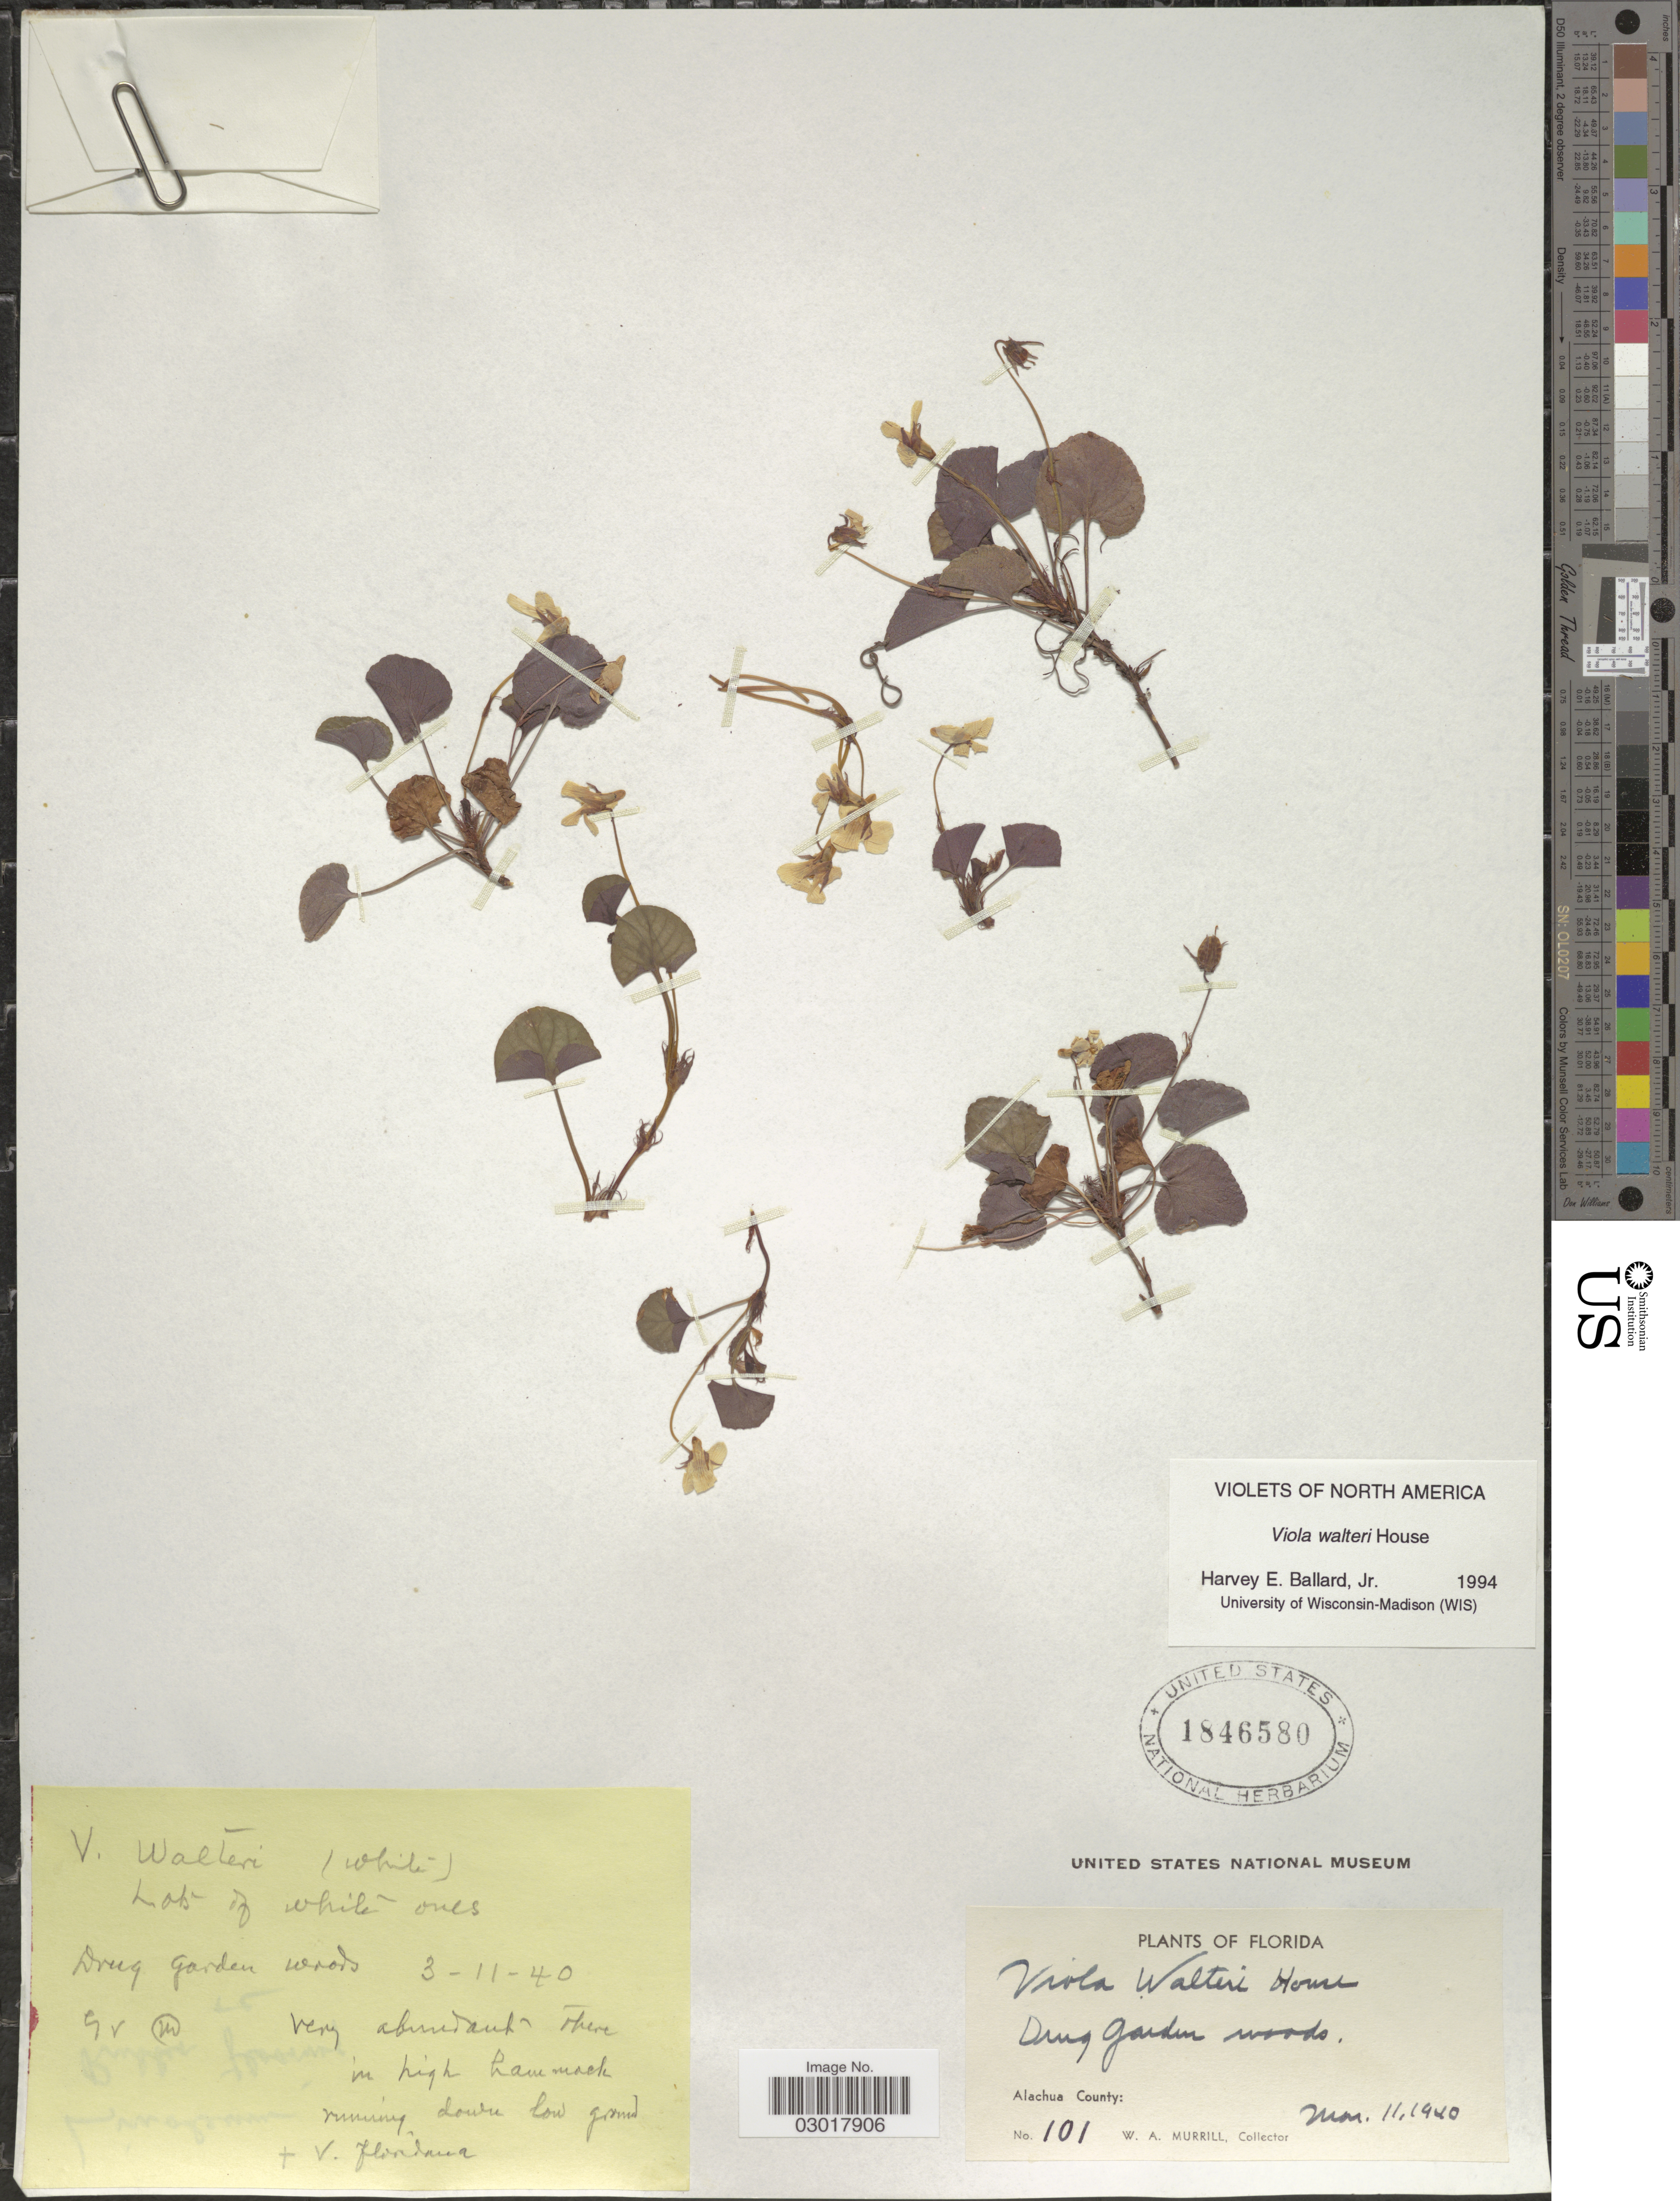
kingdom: Plantae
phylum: Tracheophyta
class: Magnoliopsida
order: Malpighiales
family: Violaceae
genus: Viola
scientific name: Viola walteri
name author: House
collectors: W. A. Murrill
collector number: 101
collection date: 1940-03-11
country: United States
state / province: Florida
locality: Drug Garden woods. Alachua County.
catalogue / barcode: US 1846580